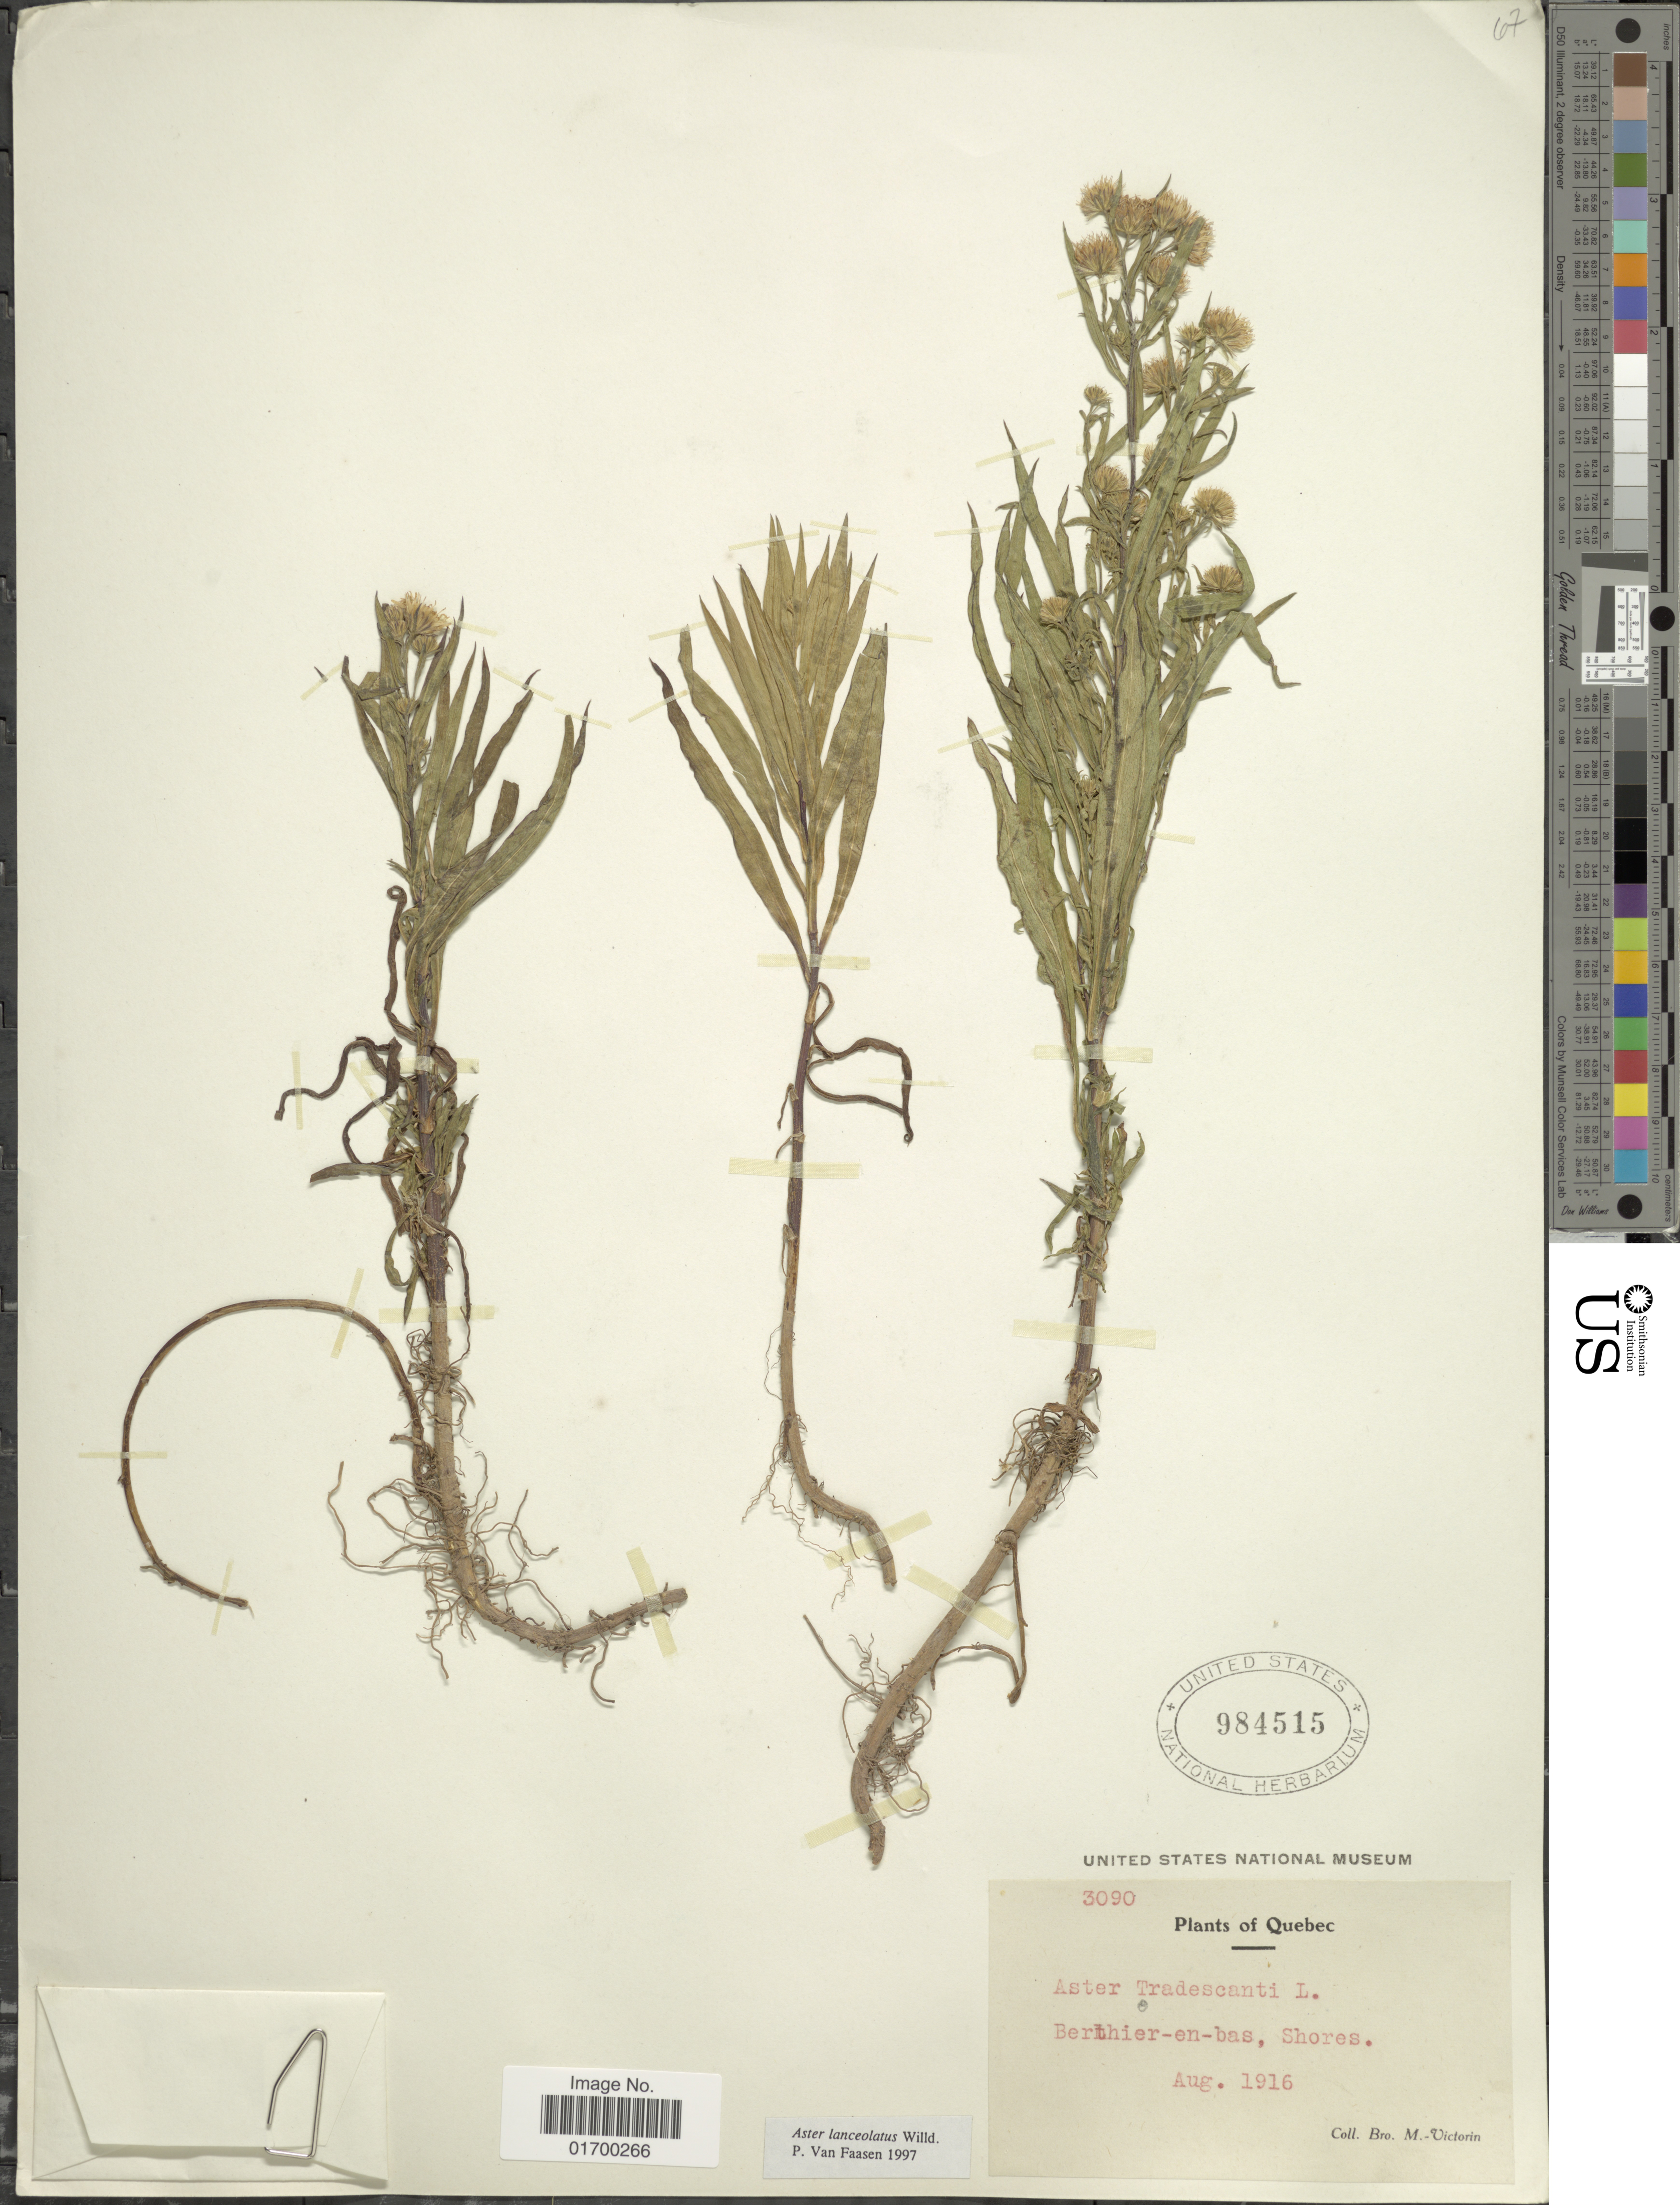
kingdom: Plantae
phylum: Tracheophyta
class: Magnoliopsida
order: Asterales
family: Asteraceae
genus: Symphyotrichum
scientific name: Symphyotrichum lanceolatum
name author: (Willd.) G.L. Nesom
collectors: Fr. Marie-Victorin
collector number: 3090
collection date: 1916-08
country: Canada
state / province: Quebec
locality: Berthier-en-bas, shores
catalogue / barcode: US 984515